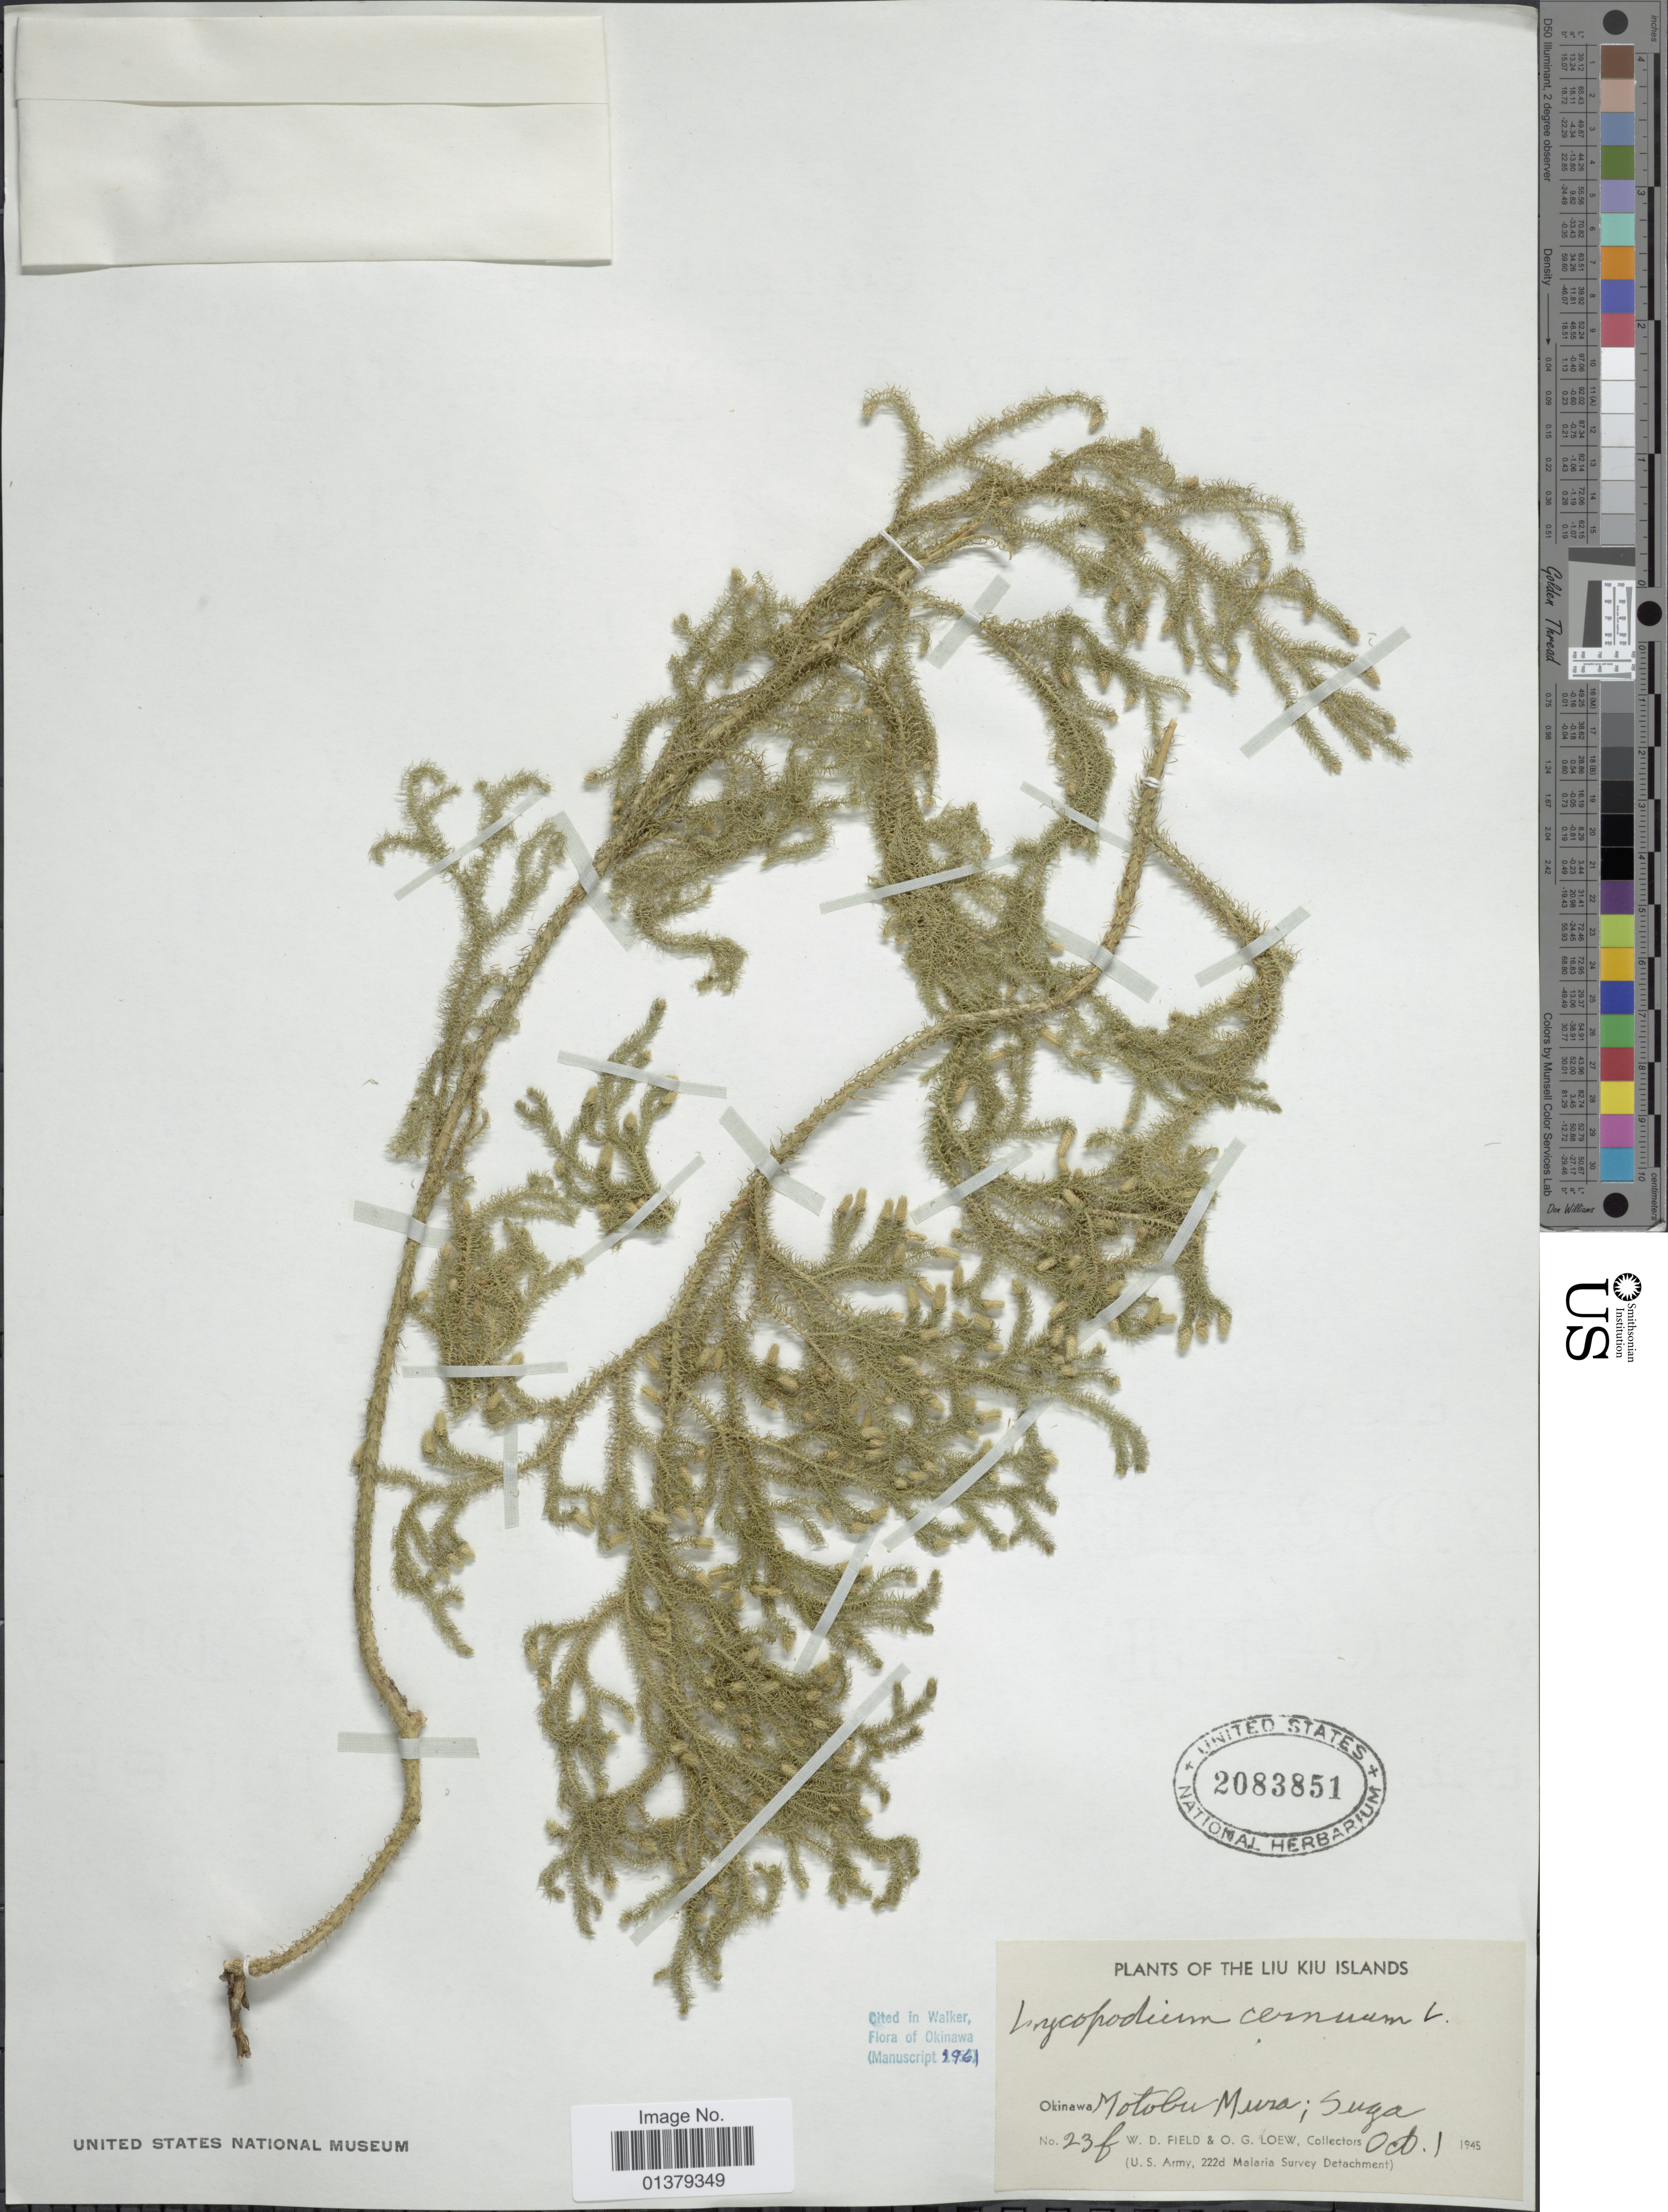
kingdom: Plantae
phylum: Tracheophyta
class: Lycopodiopsida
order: Lycopodiales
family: Lycopodiaceae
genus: Palhinhaea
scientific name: Palhinhaea cernua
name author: (L.) Vasc. & Franco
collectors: W. D. Field & O. G. Loew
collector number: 23f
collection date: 1945-10-01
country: Japan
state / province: Okinawa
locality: The Liu Kiu Islands, Motobu Mura; Suga.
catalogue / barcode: US 2083851